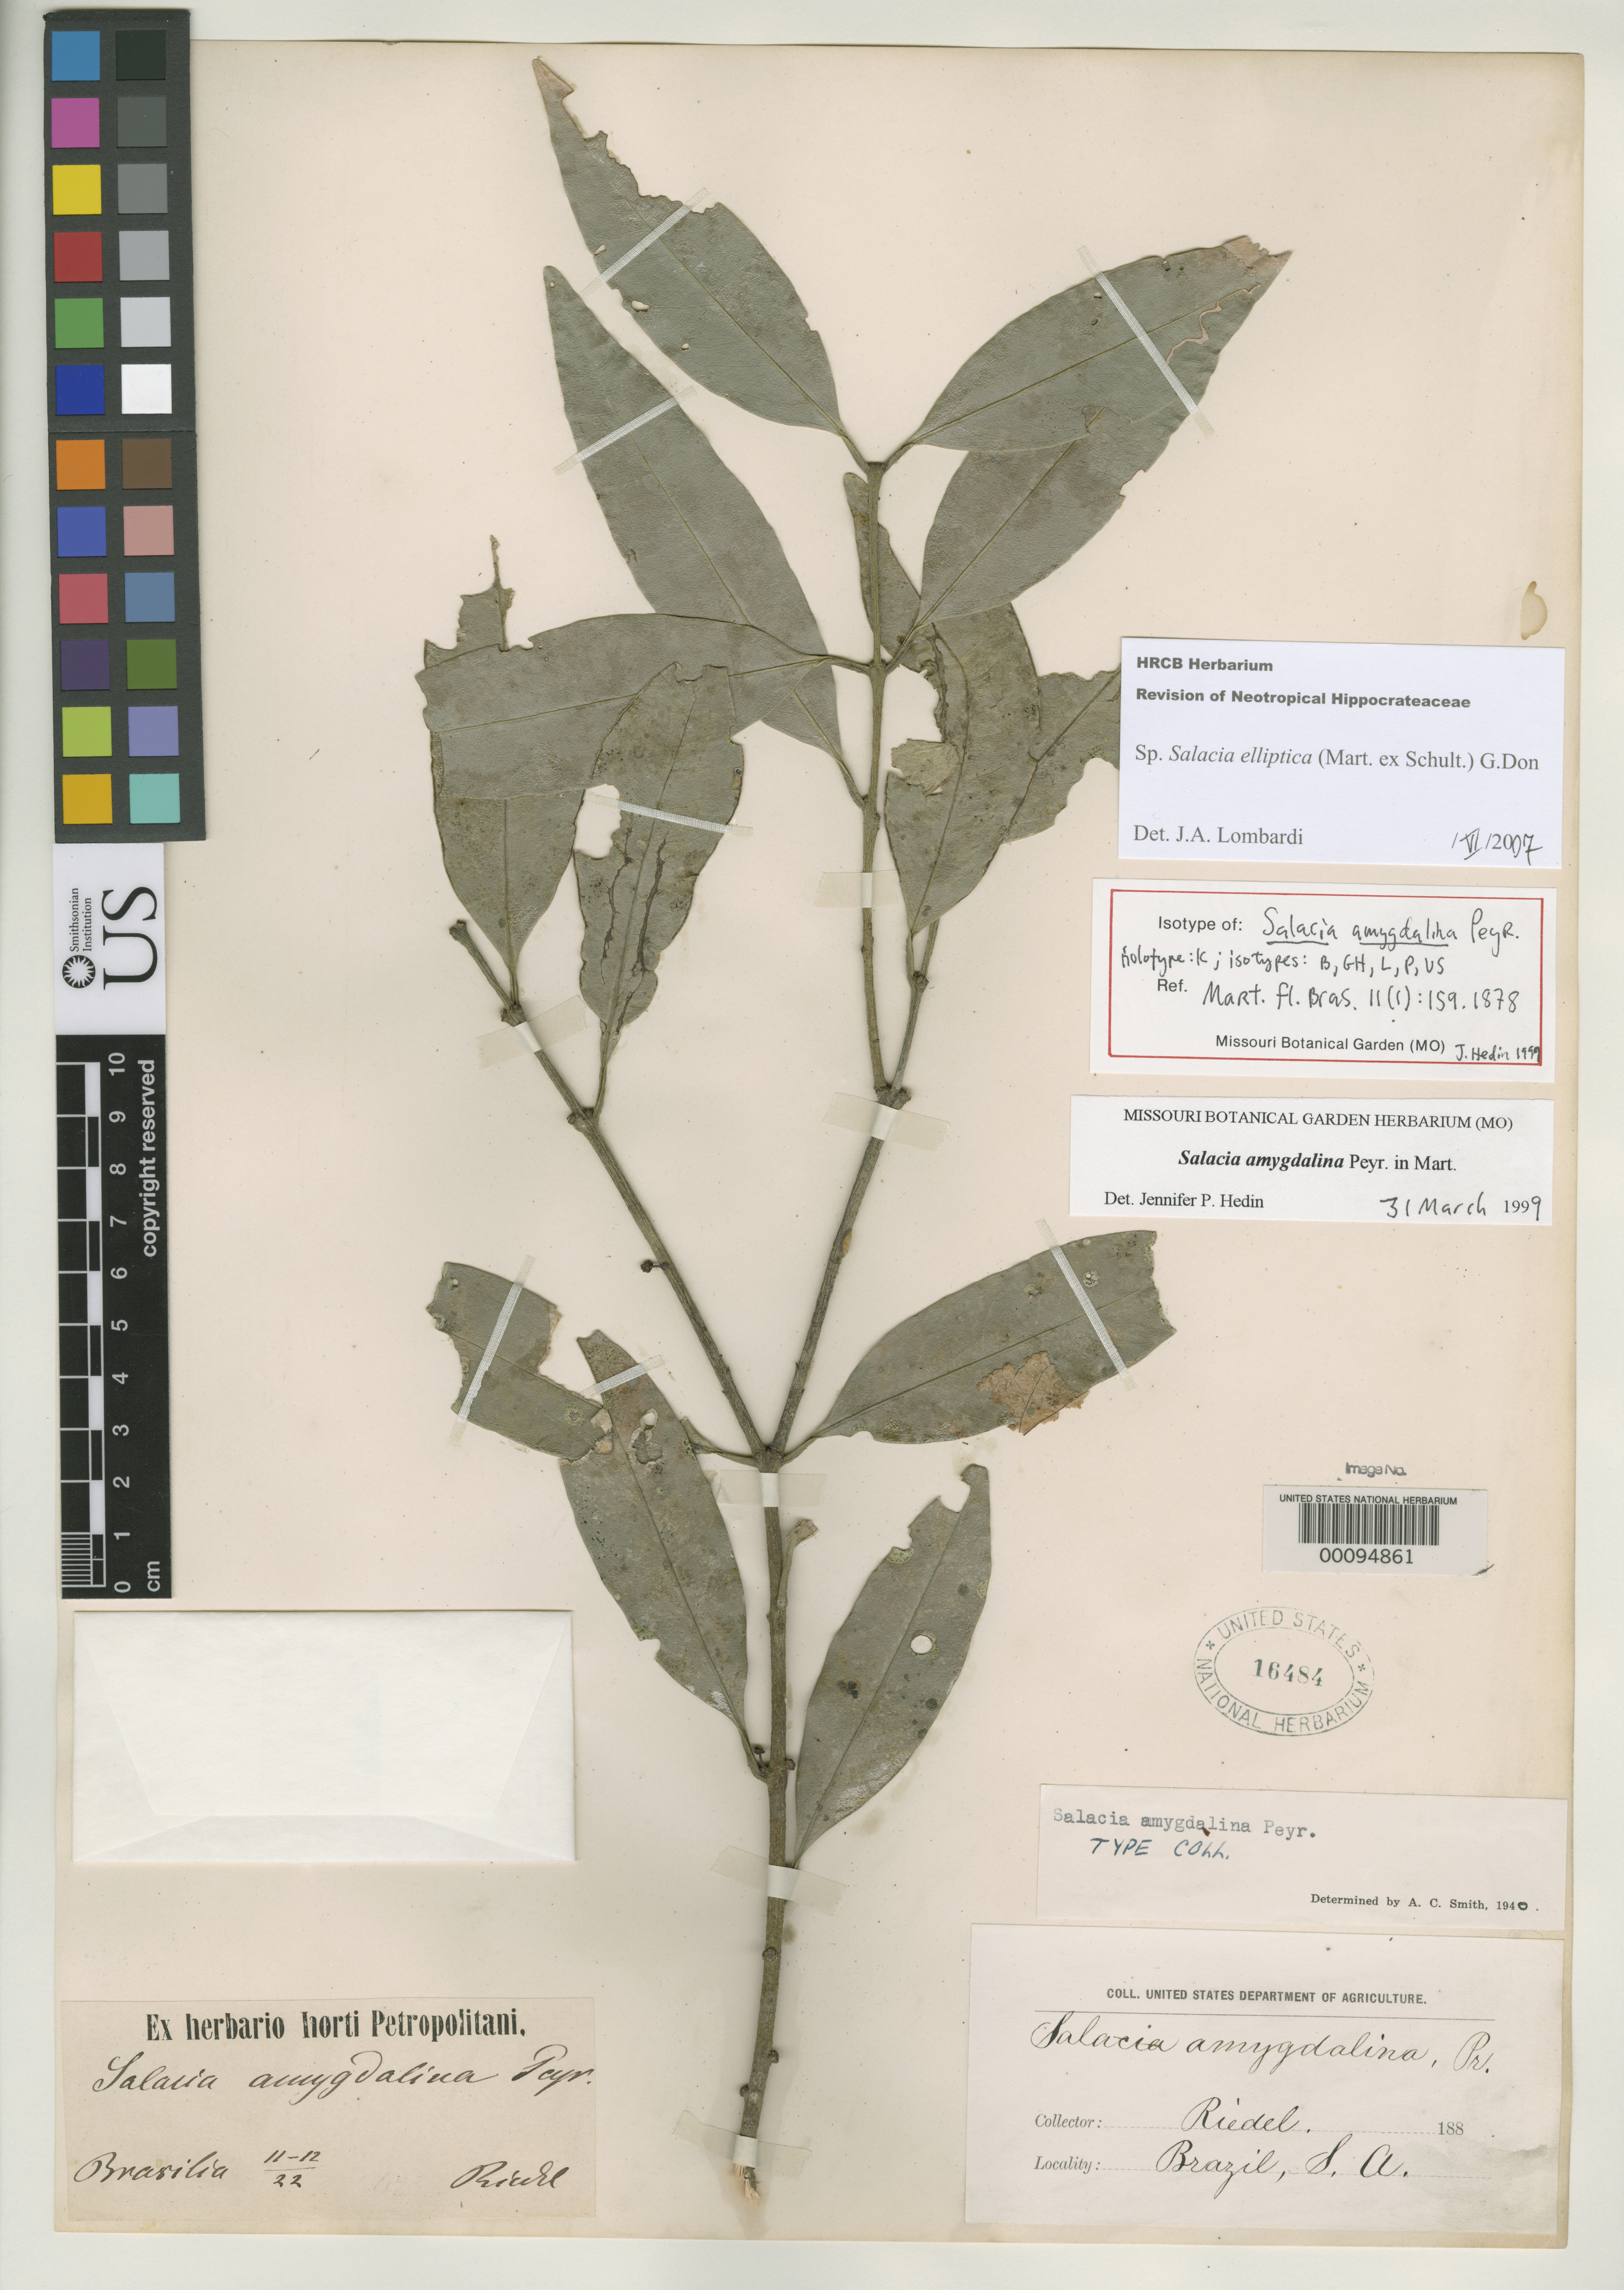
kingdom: Plantae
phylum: Tracheophyta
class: Magnoliopsida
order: Celastrales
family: Celastraceae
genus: Salacia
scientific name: Salacia amygdalina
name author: Peyr. in Mart.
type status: Isotype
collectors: L. Riedel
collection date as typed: Nov 1822 to -- Dec 1822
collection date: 1822-11/1822-12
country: Brazil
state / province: Rio de Janeiro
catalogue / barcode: US 16484